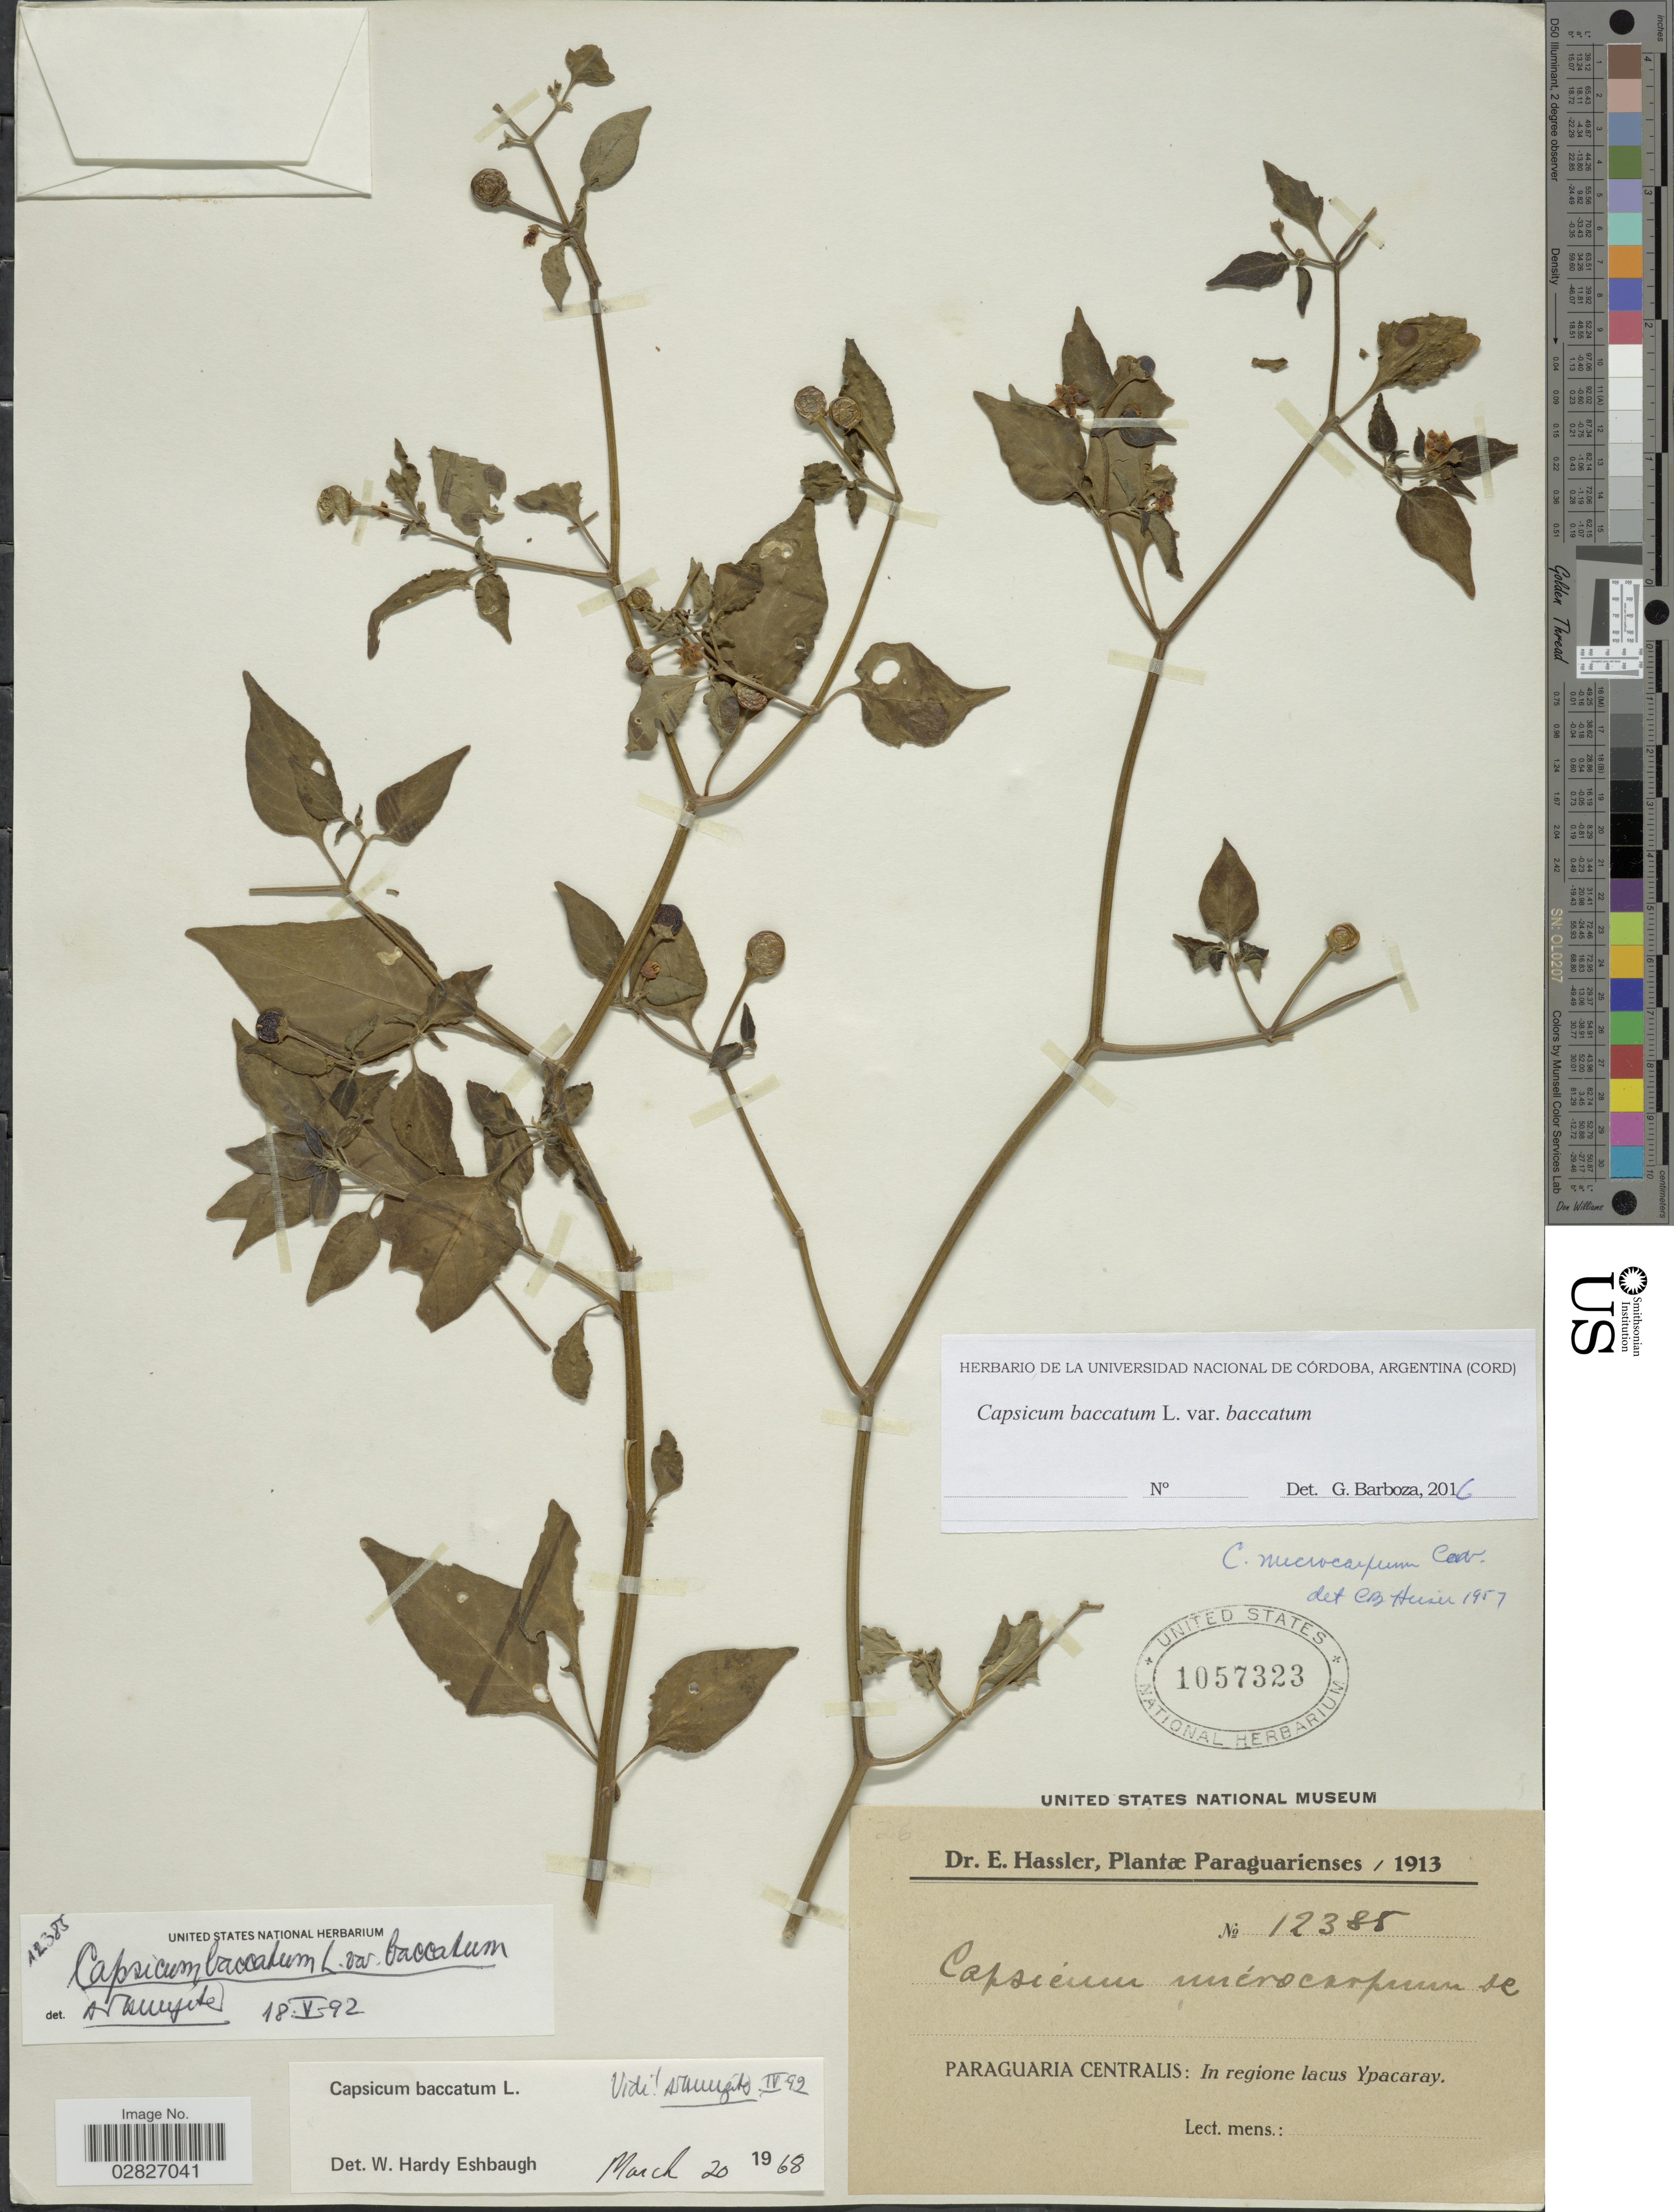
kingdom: Plantae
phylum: Tracheophyta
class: Magnoliopsida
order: Solanales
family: Solanaceae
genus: Capsicum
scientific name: Capsicum baccatum var. baccatum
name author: L.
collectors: E. Hassler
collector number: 12385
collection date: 1913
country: Paraguay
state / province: Central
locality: Paraguaria Centralis: In regione lacus Ypacaray.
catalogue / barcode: US 1057323